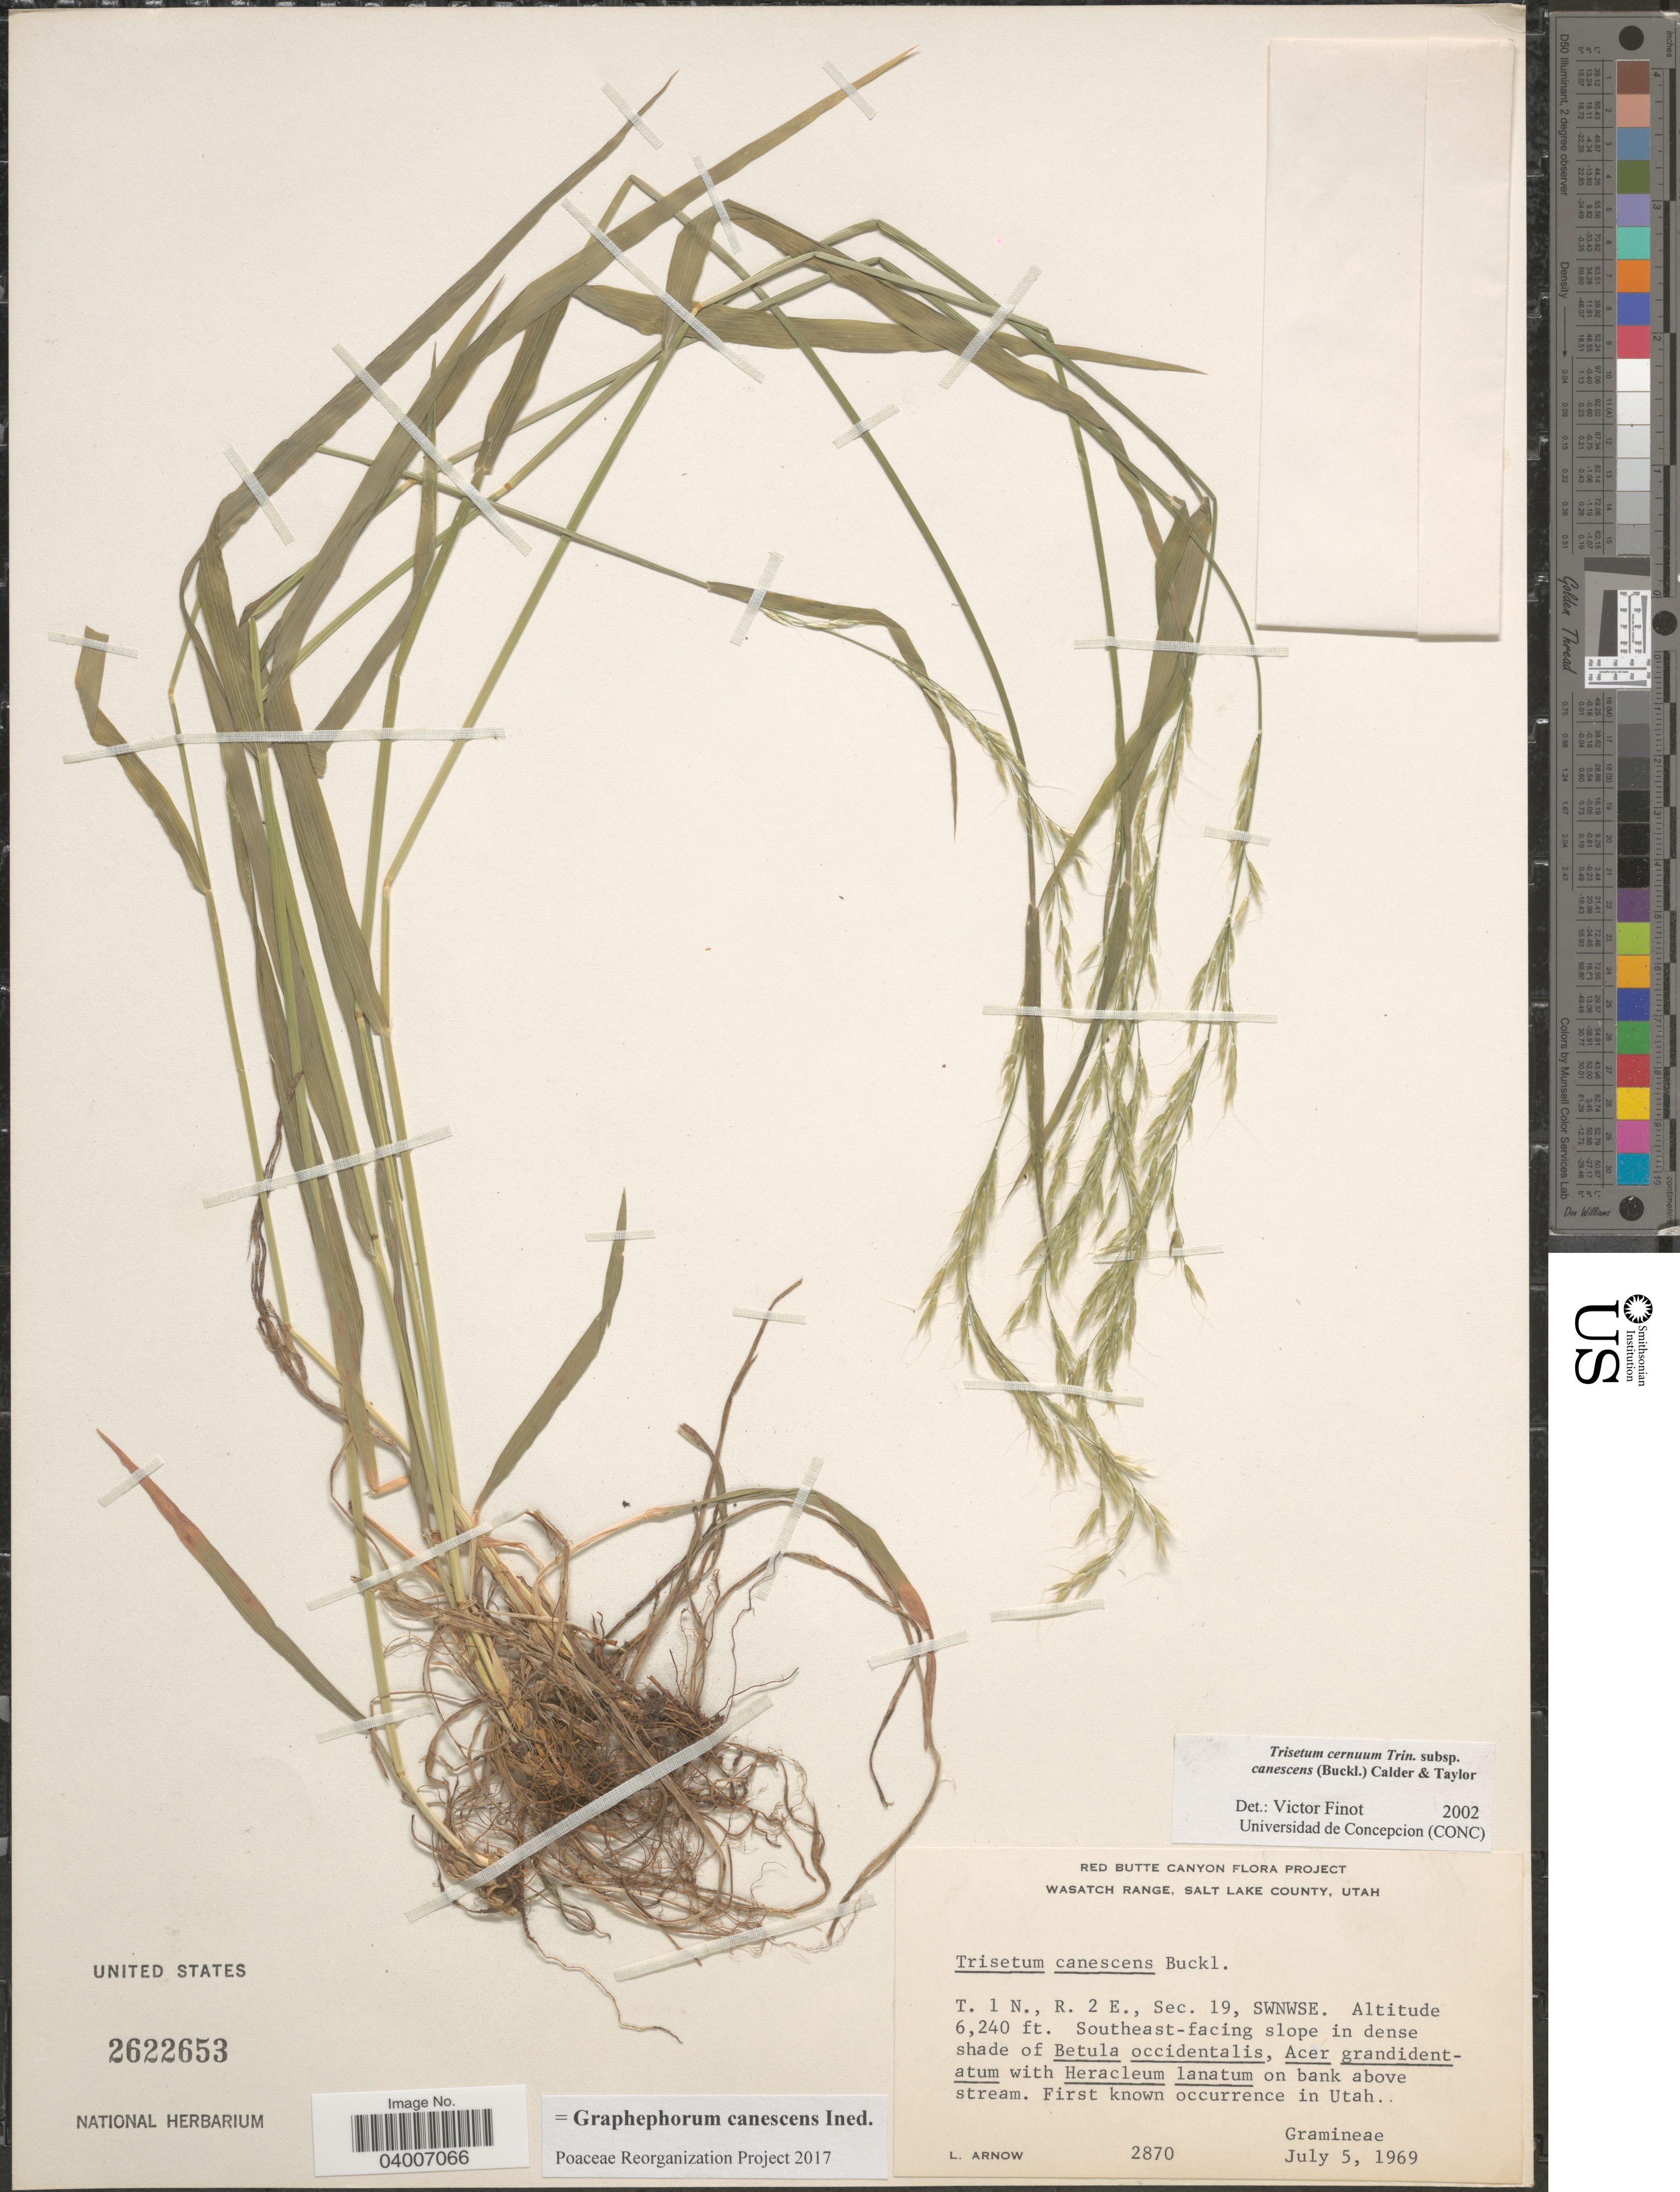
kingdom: Plantae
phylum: Tracheophyta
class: Liliopsida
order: Poales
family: Poaceae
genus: Graphephorum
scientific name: Graphephorum canescens ined.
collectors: L. Arnow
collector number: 2870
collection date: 1969-07-05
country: United States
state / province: Utah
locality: Red Butte Canyon. Wasatch Range, Salt Lake County. T. 1 N., R. 2 E., Sec. 19, SWNWSE.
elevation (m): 1902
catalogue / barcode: US 2622653